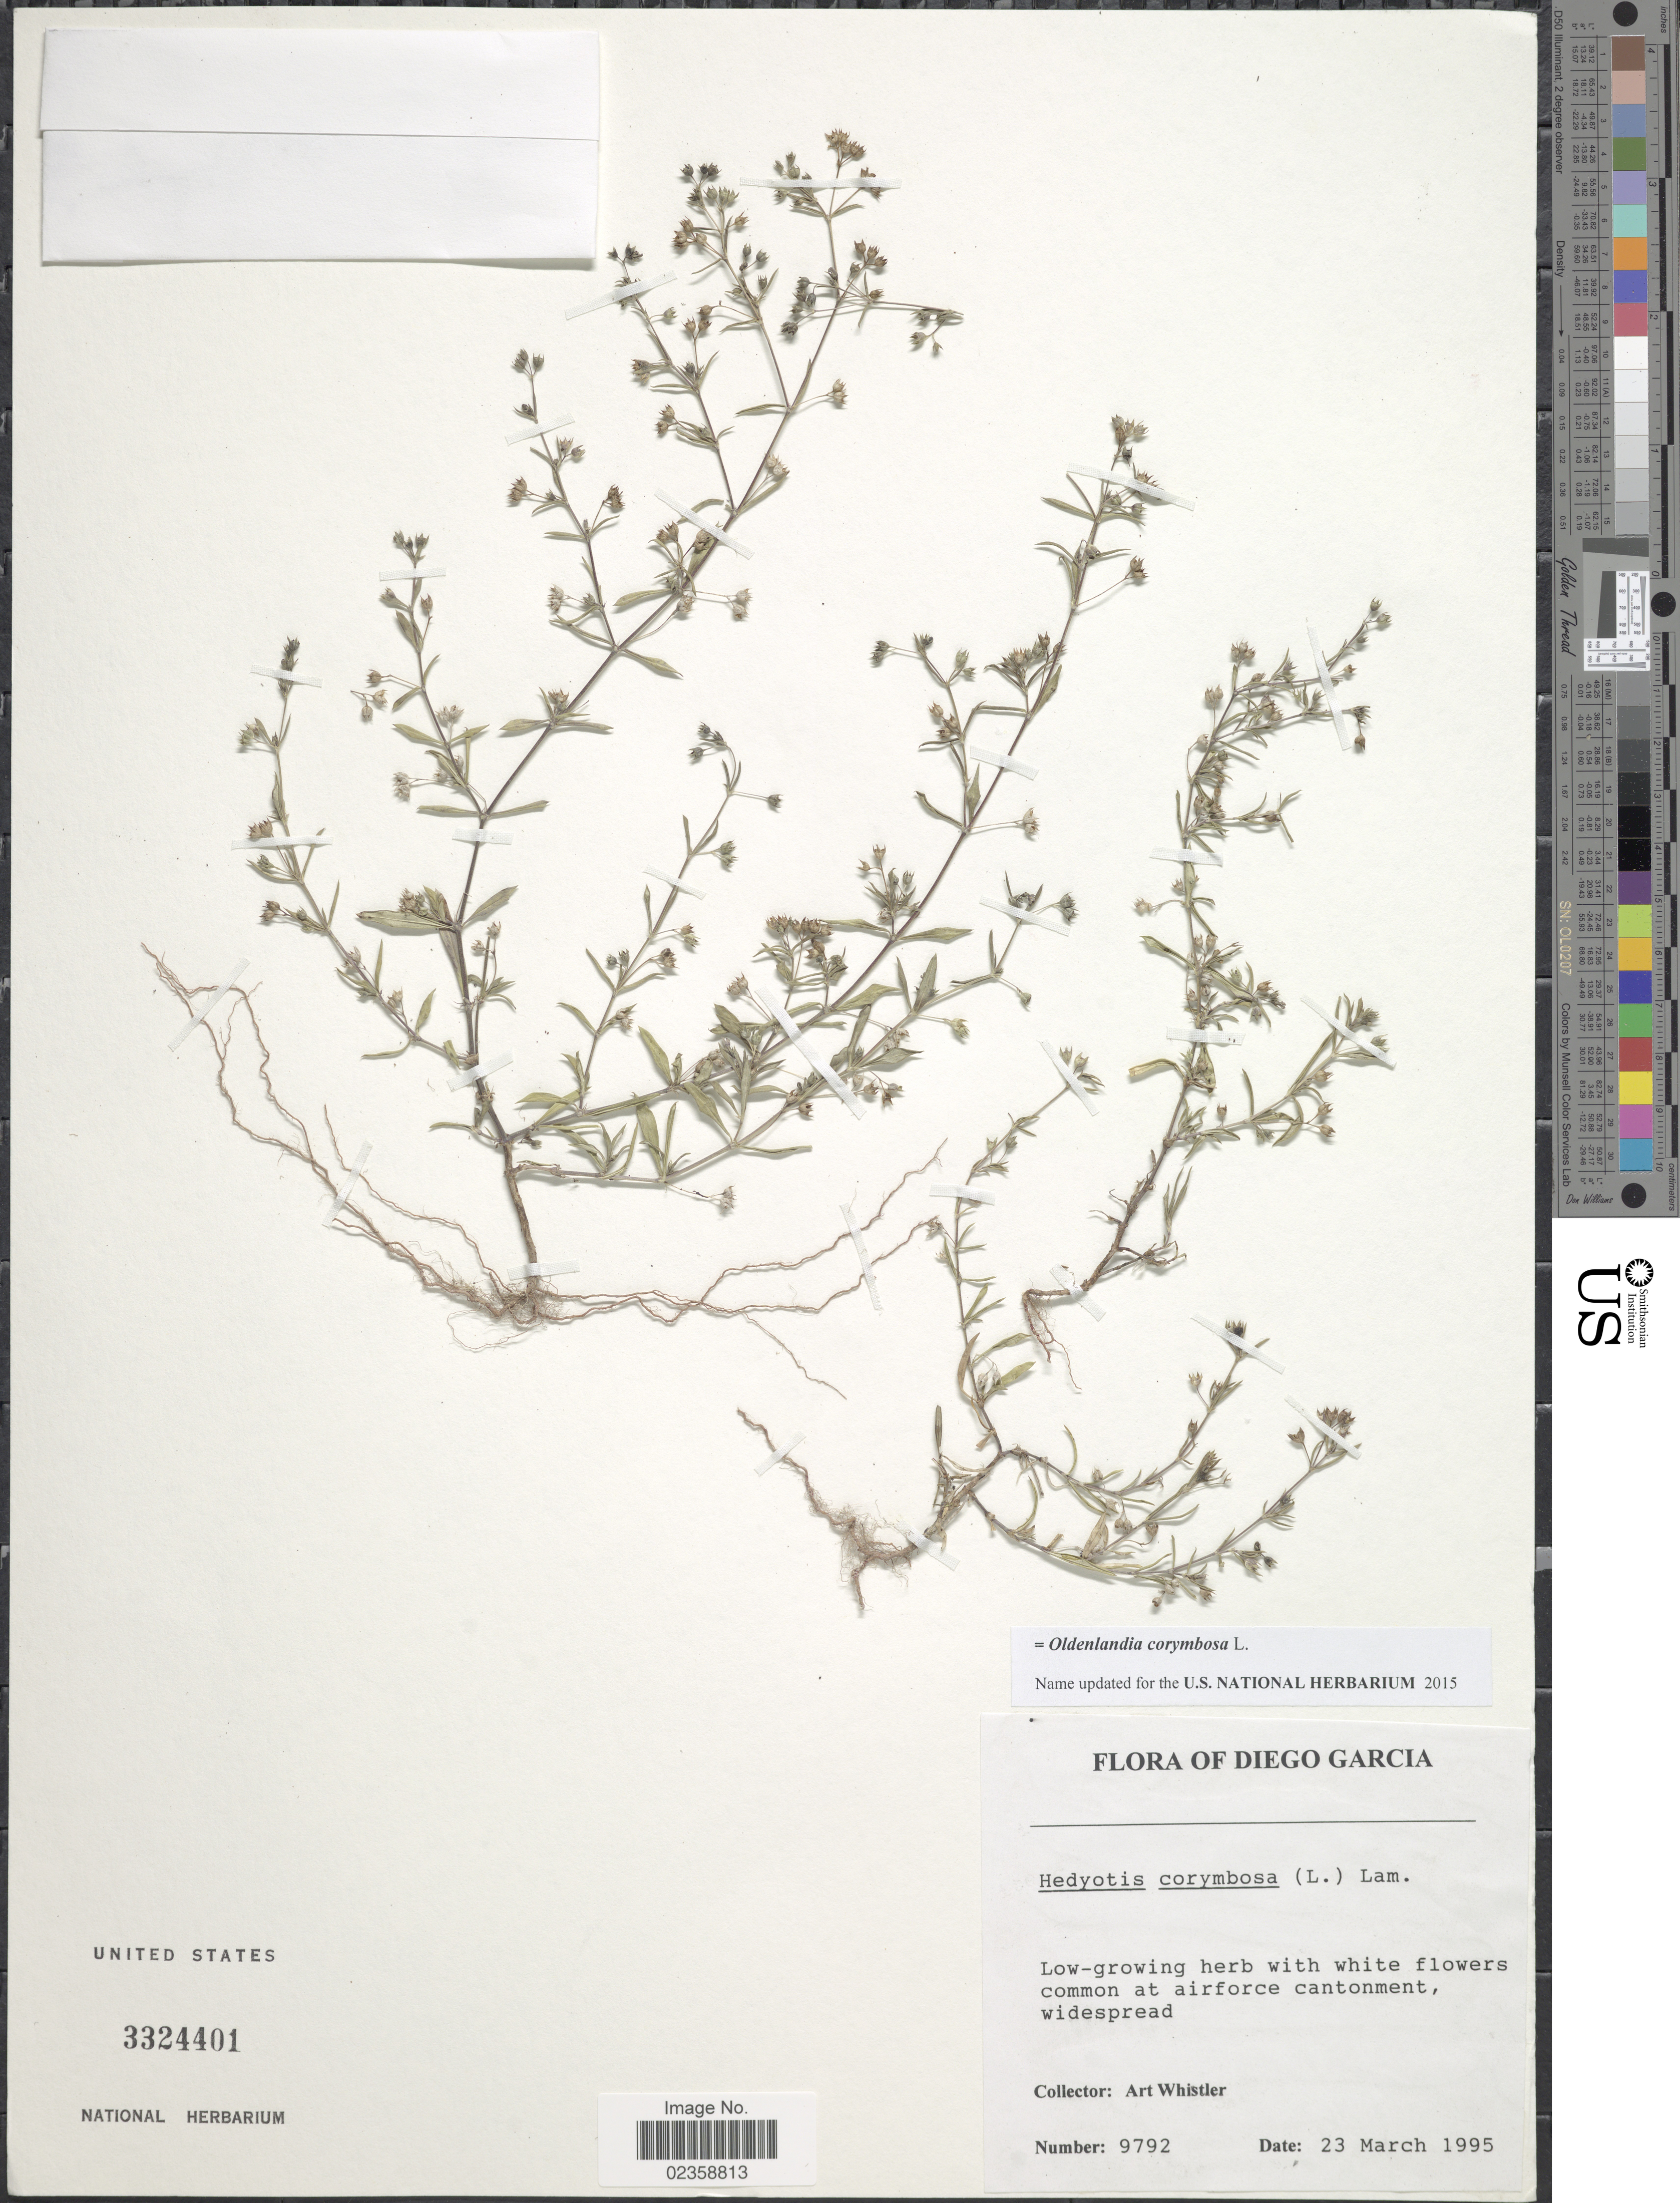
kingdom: Plantae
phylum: Tracheophyta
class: Magnoliopsida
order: Gentianales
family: Rubiaceae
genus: Oldenlandia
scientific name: Oldenlandia corymbosa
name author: L.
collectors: A. Whistler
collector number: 9792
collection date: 1995-03-23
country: British Indian Ocean Territory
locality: Diego Garcia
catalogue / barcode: US 3324401